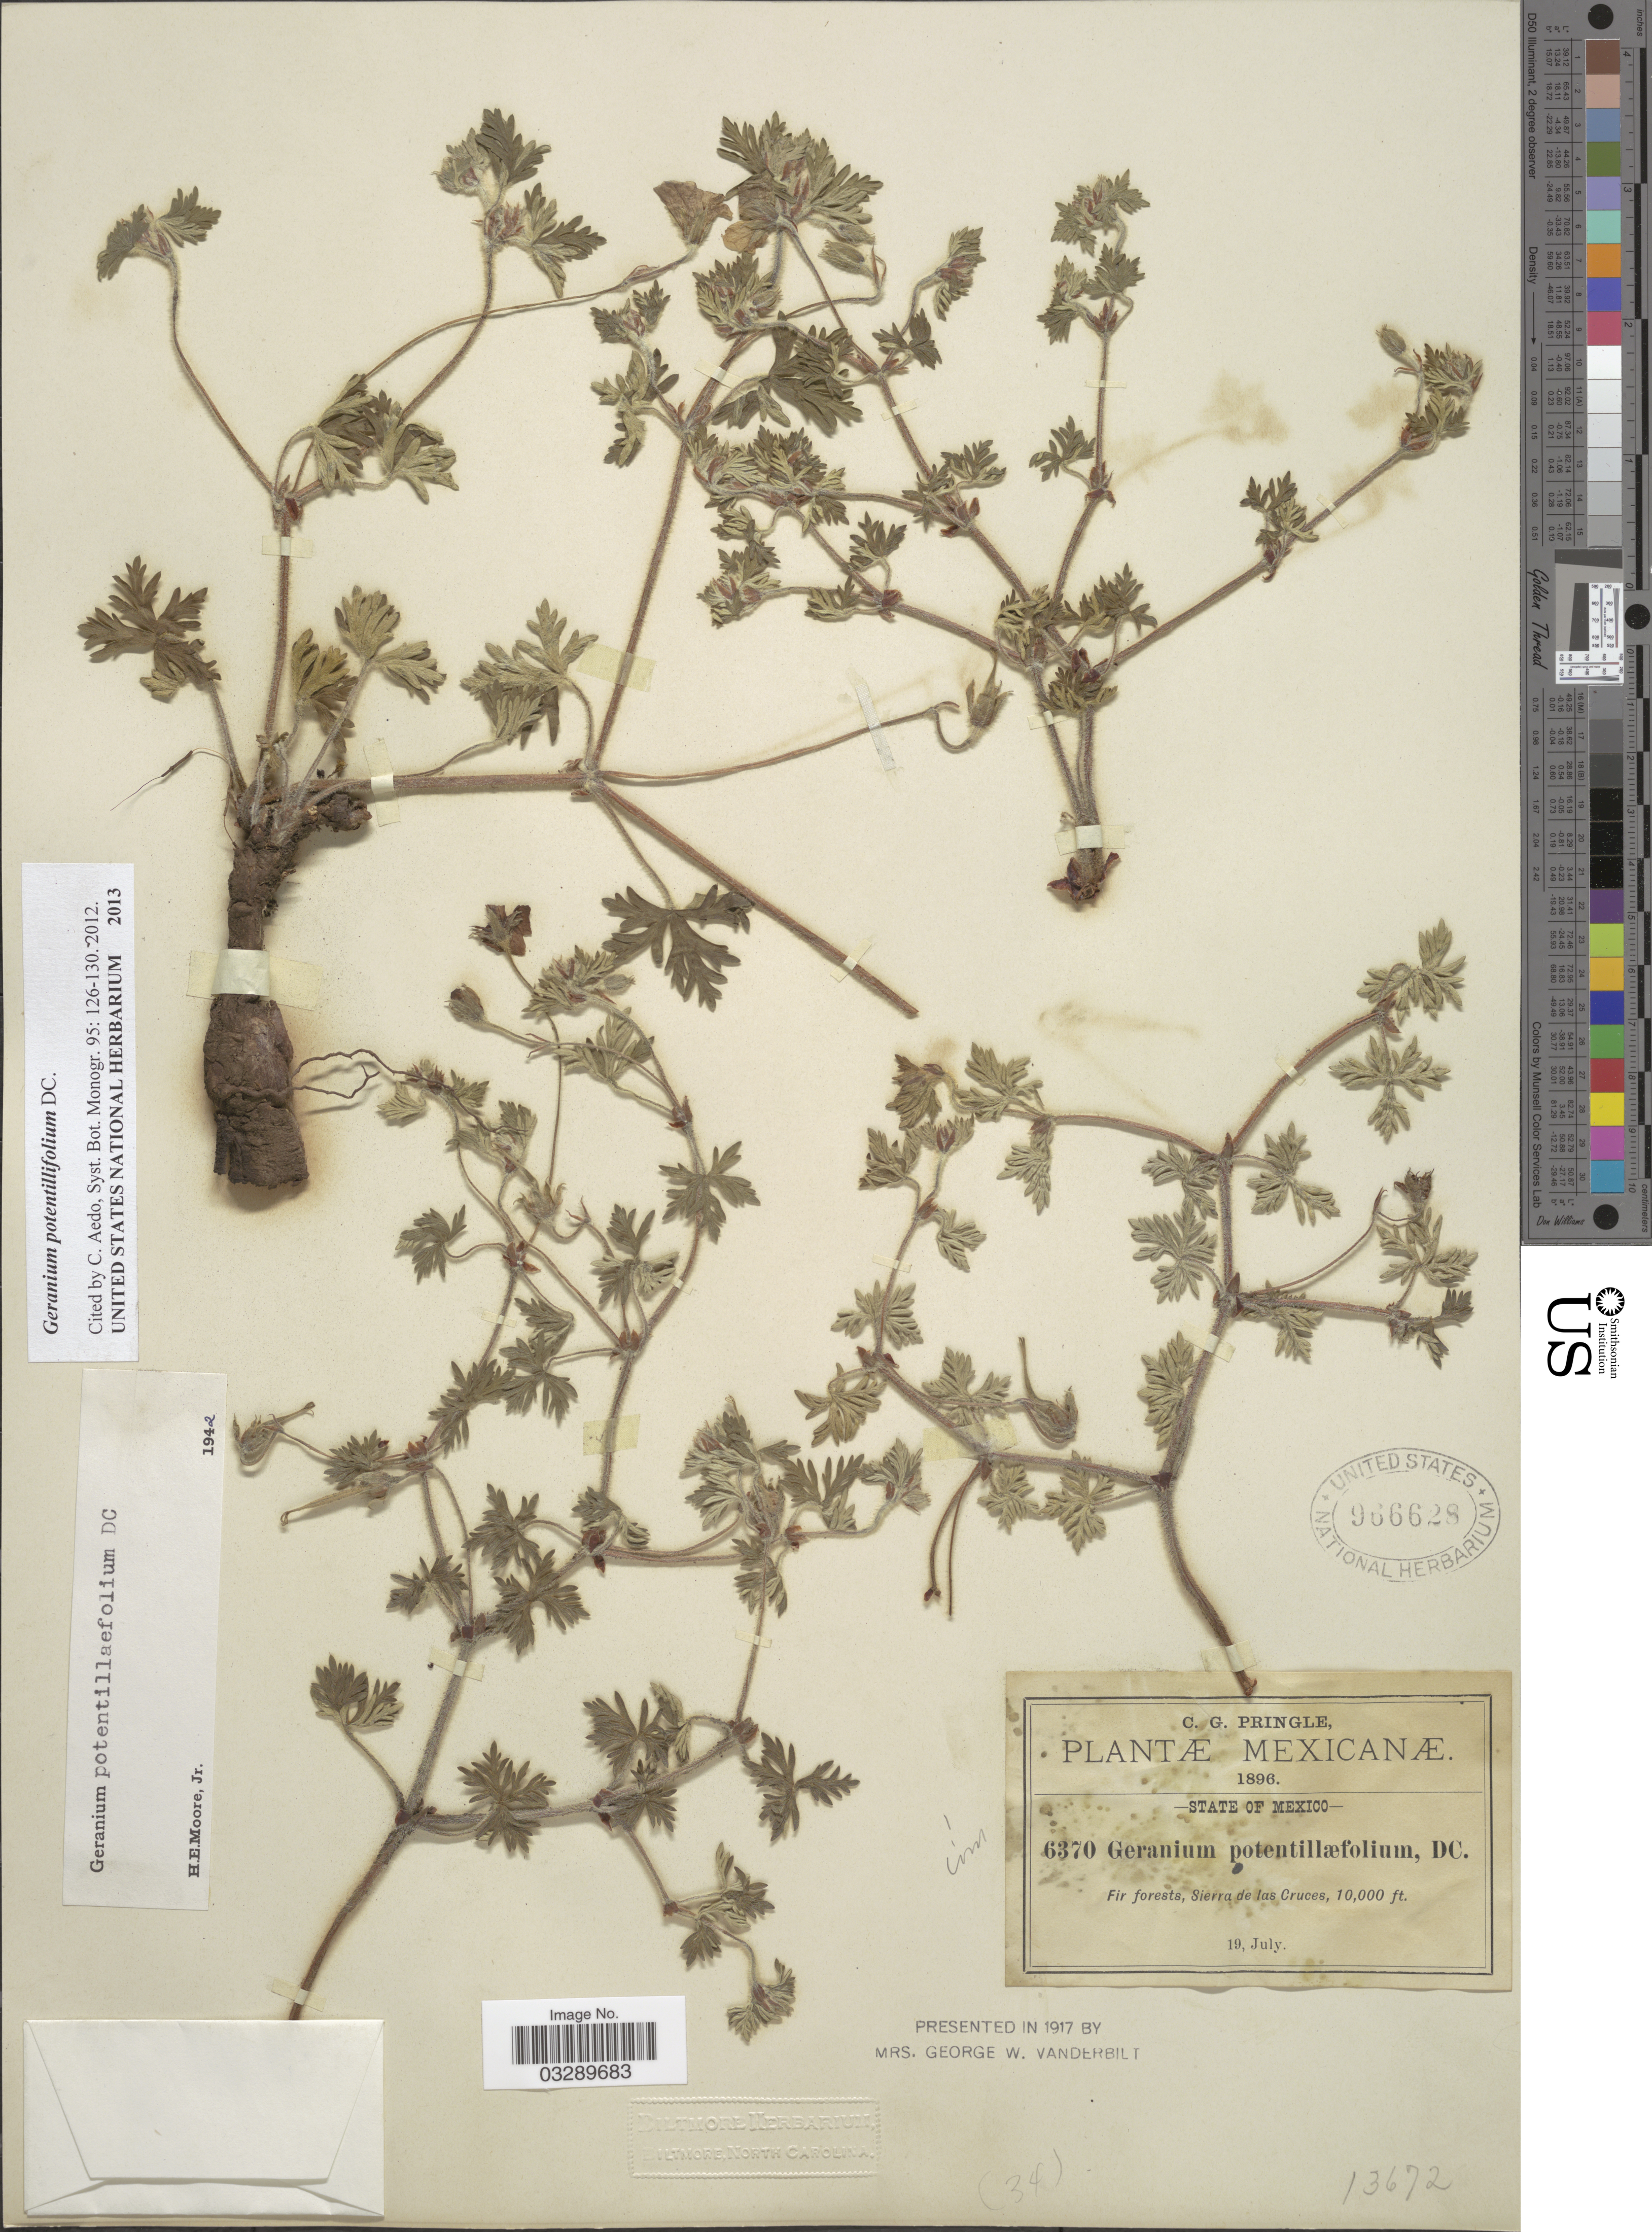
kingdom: Plantae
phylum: Tracheophyta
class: Magnoliopsida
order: Geraniales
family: Geraniaceae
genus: Geranium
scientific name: Geranium pontentillifolium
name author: DC.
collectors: C. G. Pringle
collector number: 6370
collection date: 1896-07-19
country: Mexico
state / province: México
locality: Fir forests, Sierra de las Cruces.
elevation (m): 3048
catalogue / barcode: US 966628